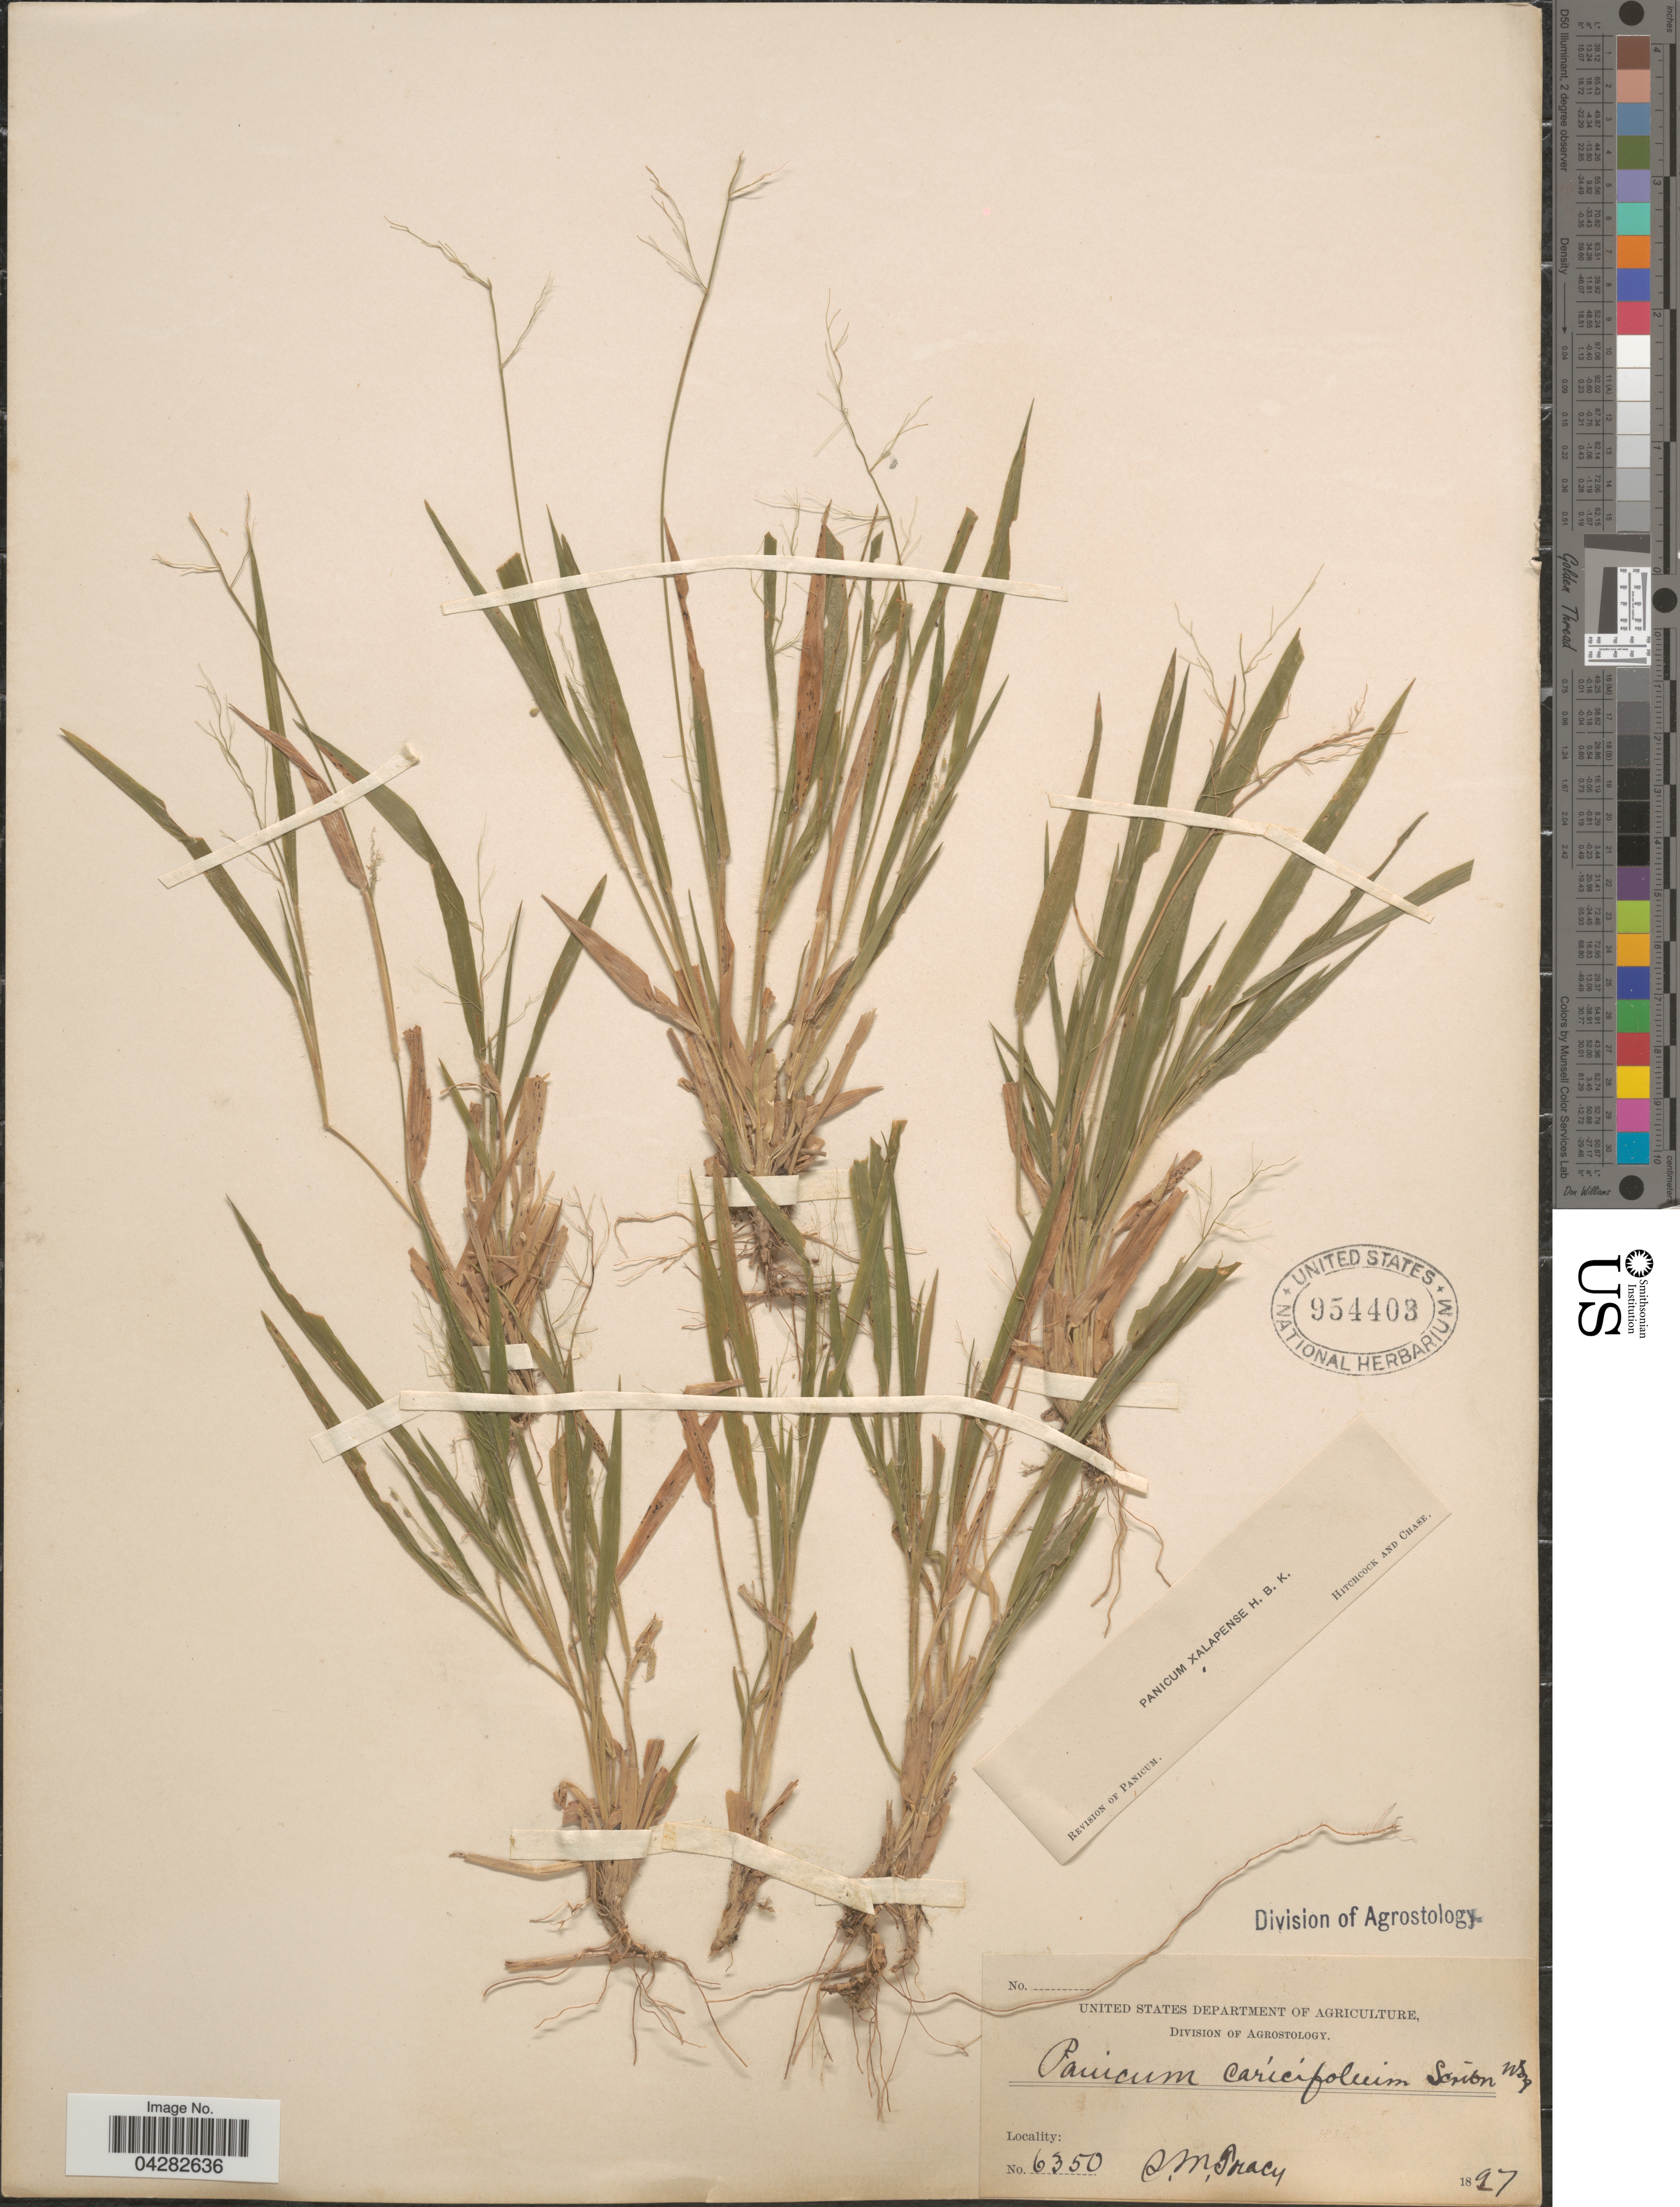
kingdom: Plantae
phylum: Tracheophyta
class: Liliopsida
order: Poales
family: Poaceae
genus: Dichanthelium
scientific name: Dichanthelium laxiflorum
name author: (Lam.) Gould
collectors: S. M. Tracy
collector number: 6350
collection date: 1897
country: United States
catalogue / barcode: US 954403